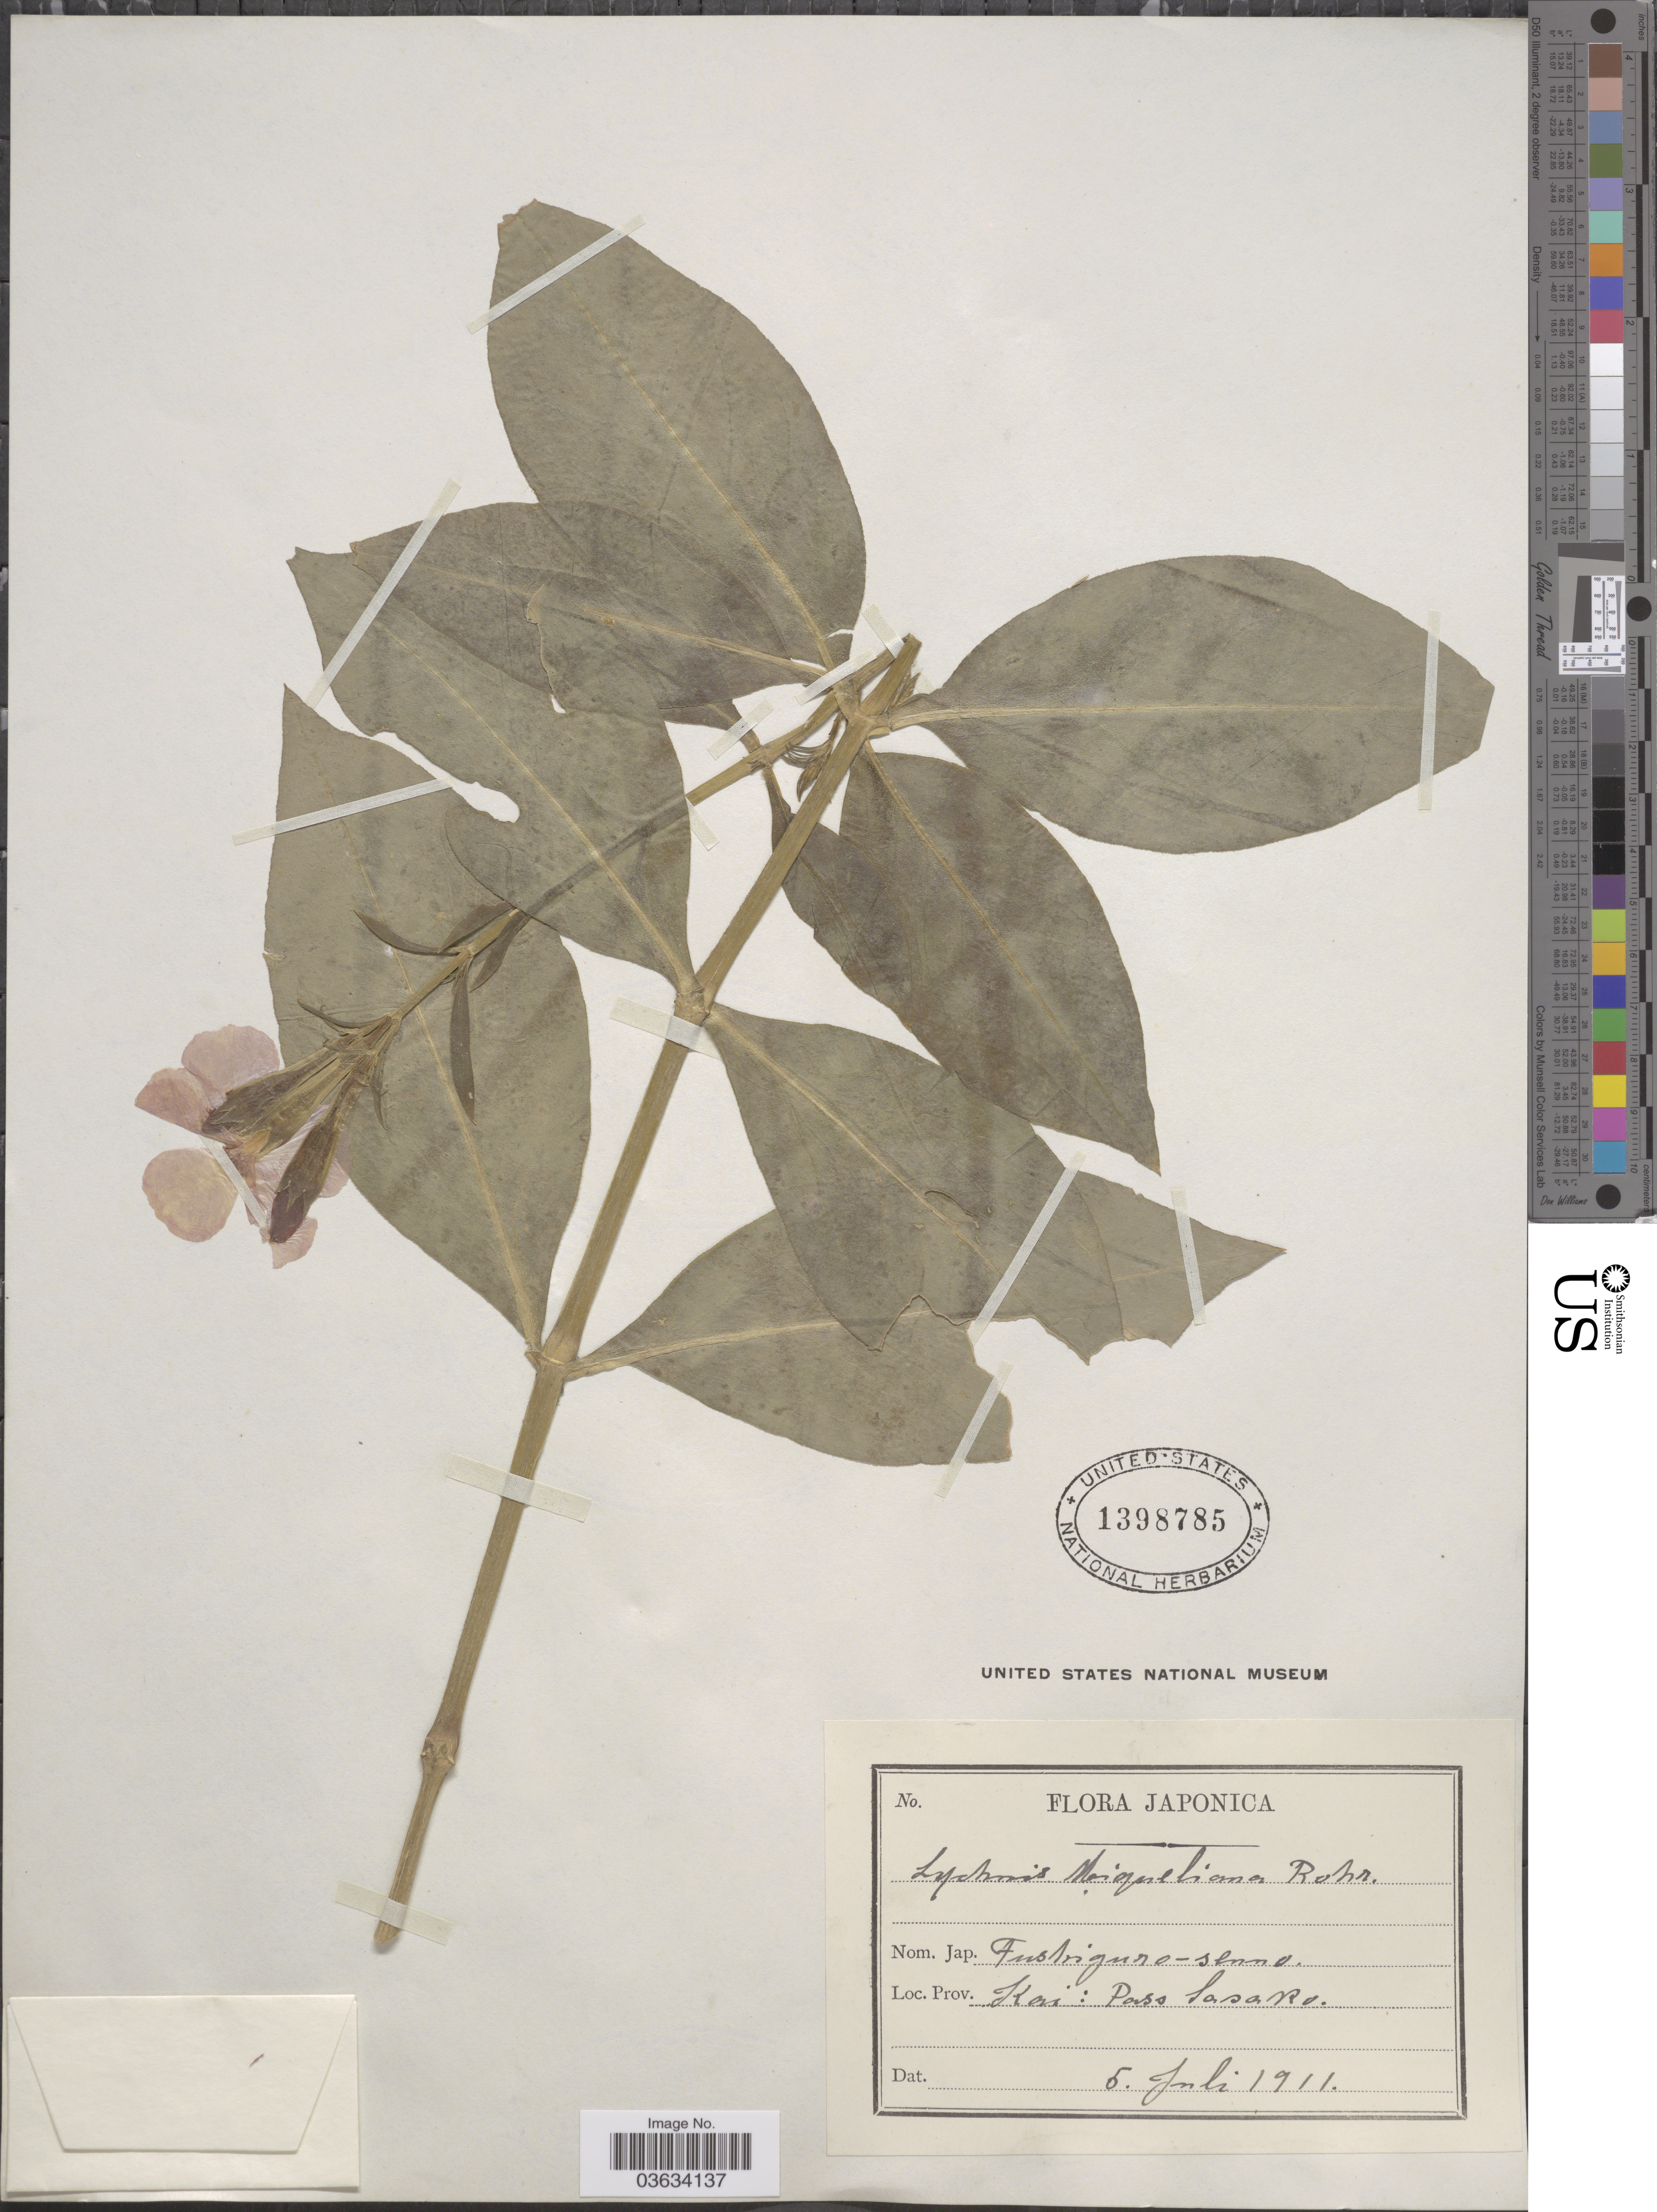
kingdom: Plantae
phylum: Tracheophyta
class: Magnoliopsida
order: Caryophyllales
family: Caryophyllaceae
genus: Silene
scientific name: Silene miqueliana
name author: (Rohrb. ex Franch. & Sav.) H. Ohashi & H. Nakai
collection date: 1911-07-05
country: Japan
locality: Kai: Paso Sasako.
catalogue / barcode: US 1398785